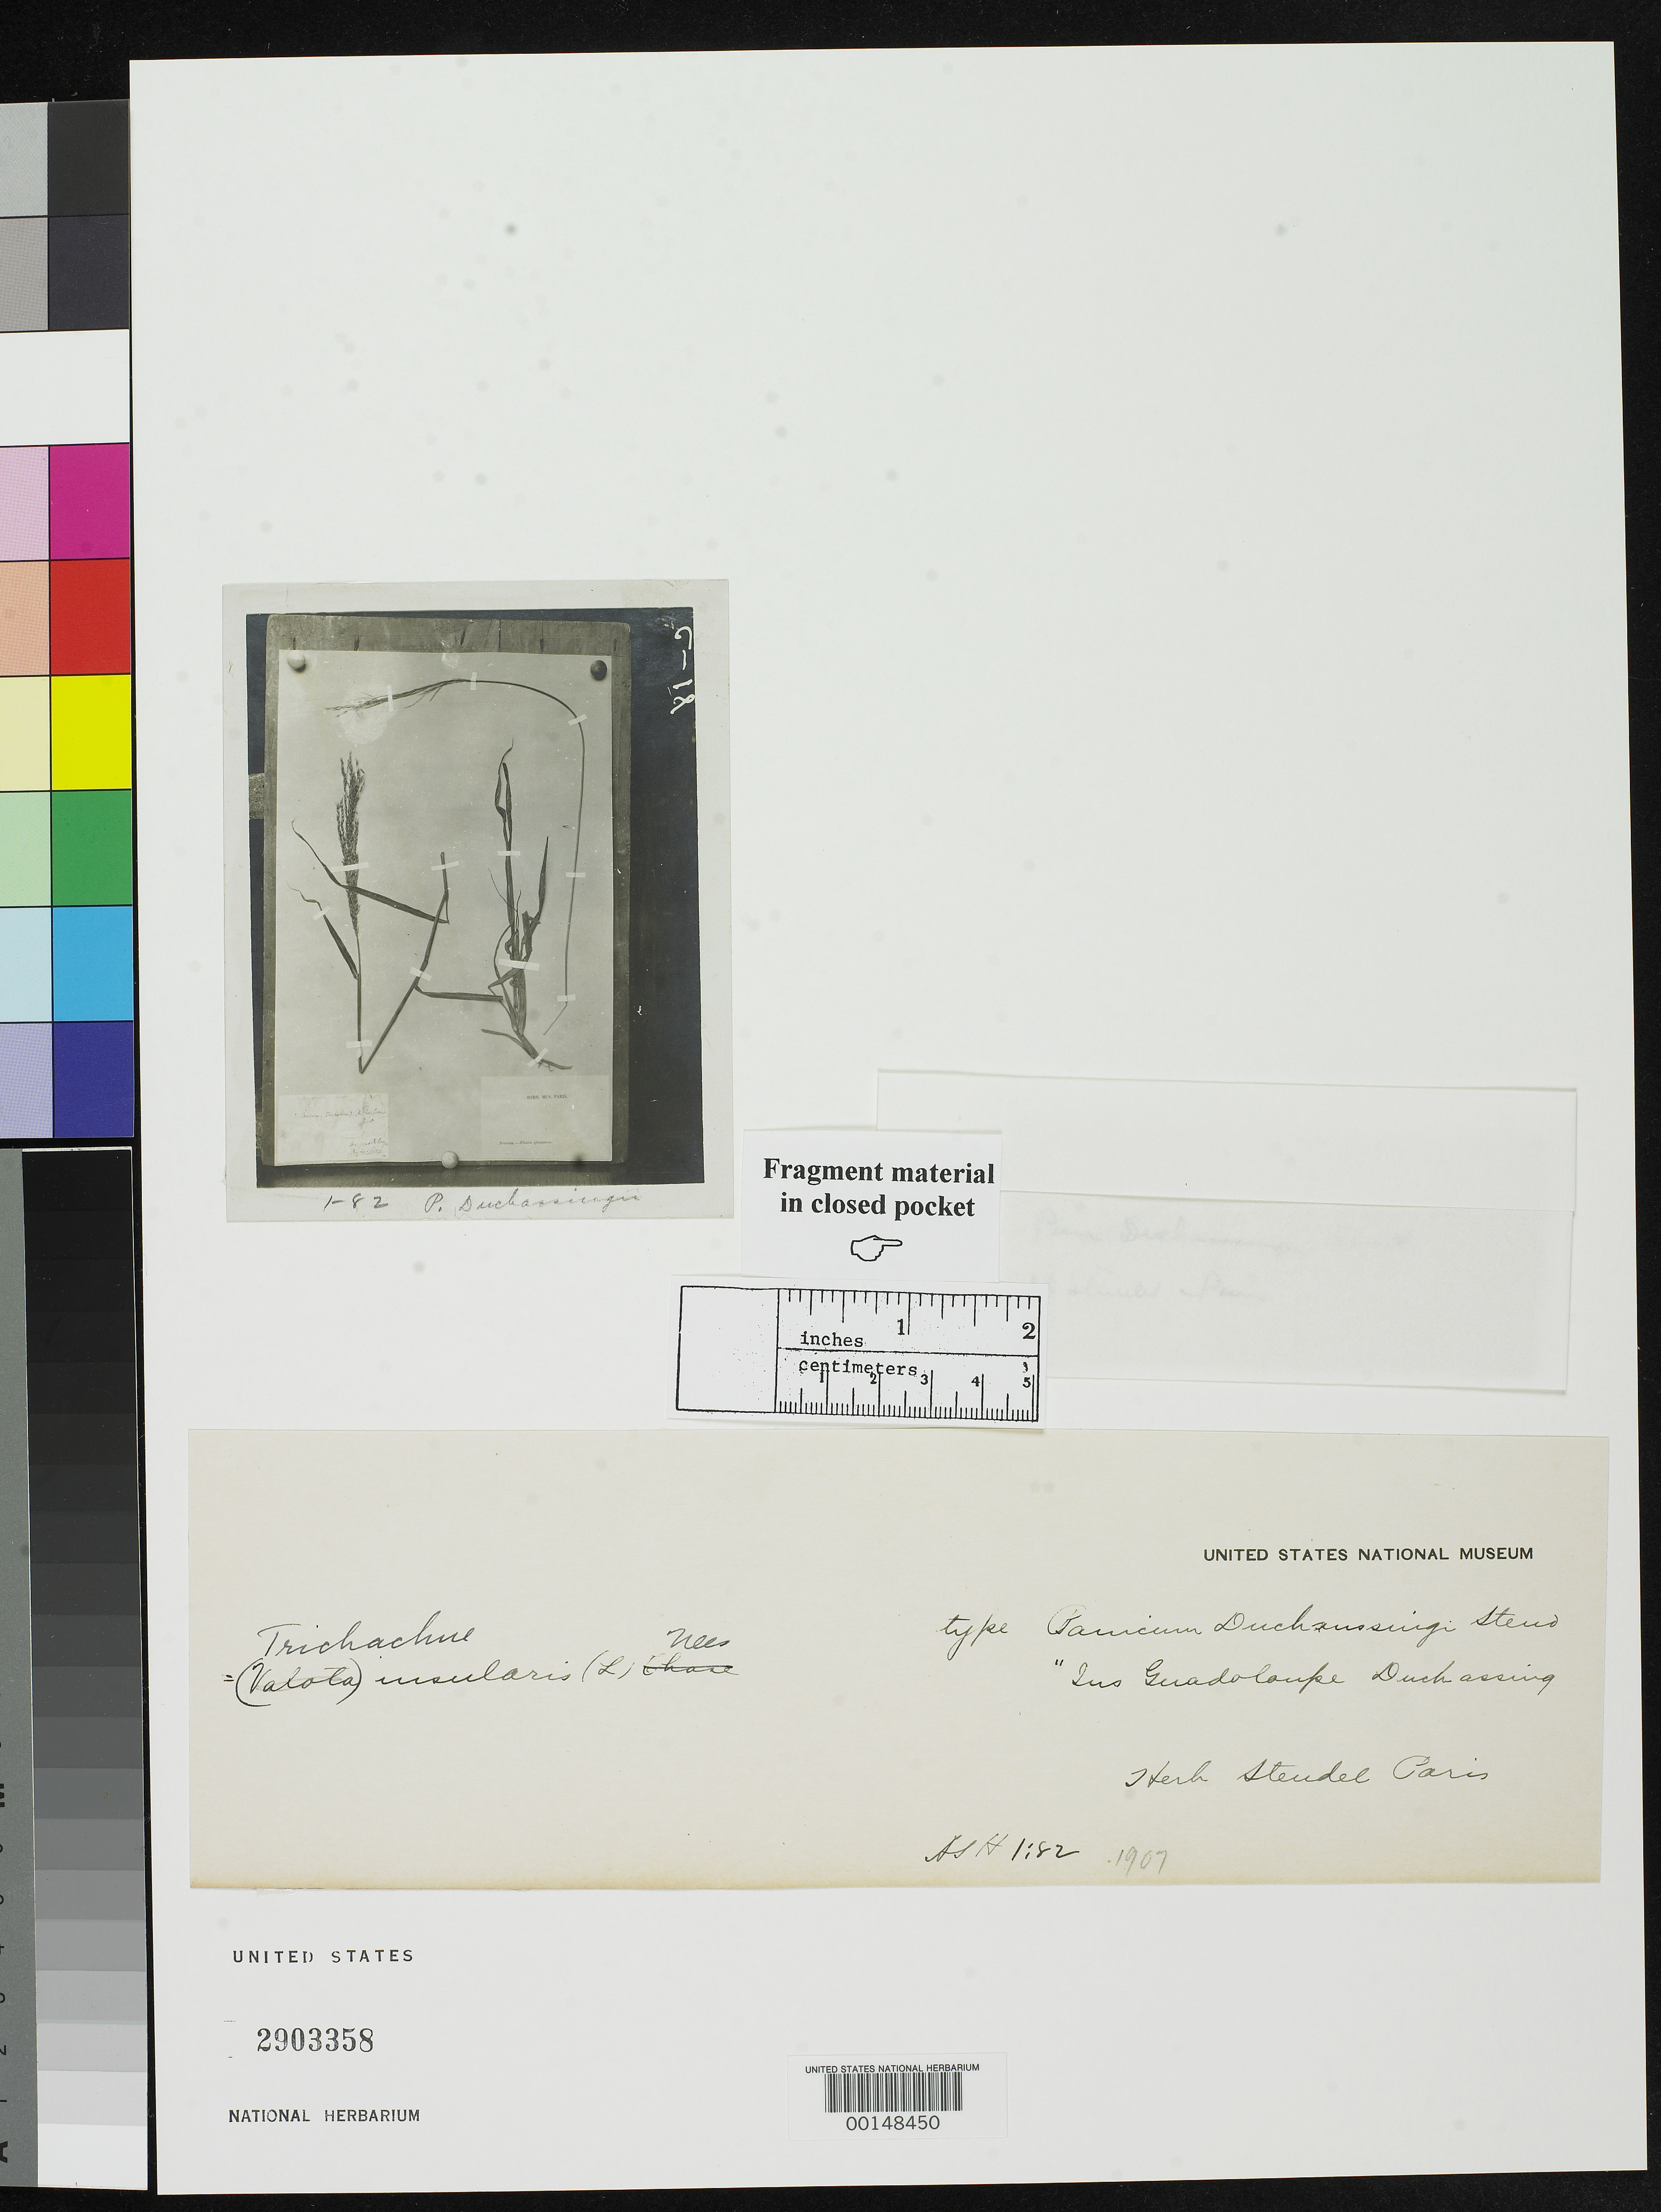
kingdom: Plantae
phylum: Tracheophyta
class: Liliopsida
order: Poales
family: Poaceae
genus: Panicum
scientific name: Panicum duchaissingi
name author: Steud.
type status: Type Fragment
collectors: É. P. Duchasssaing de Fontbressin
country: Guadeloupe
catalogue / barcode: US 2903358